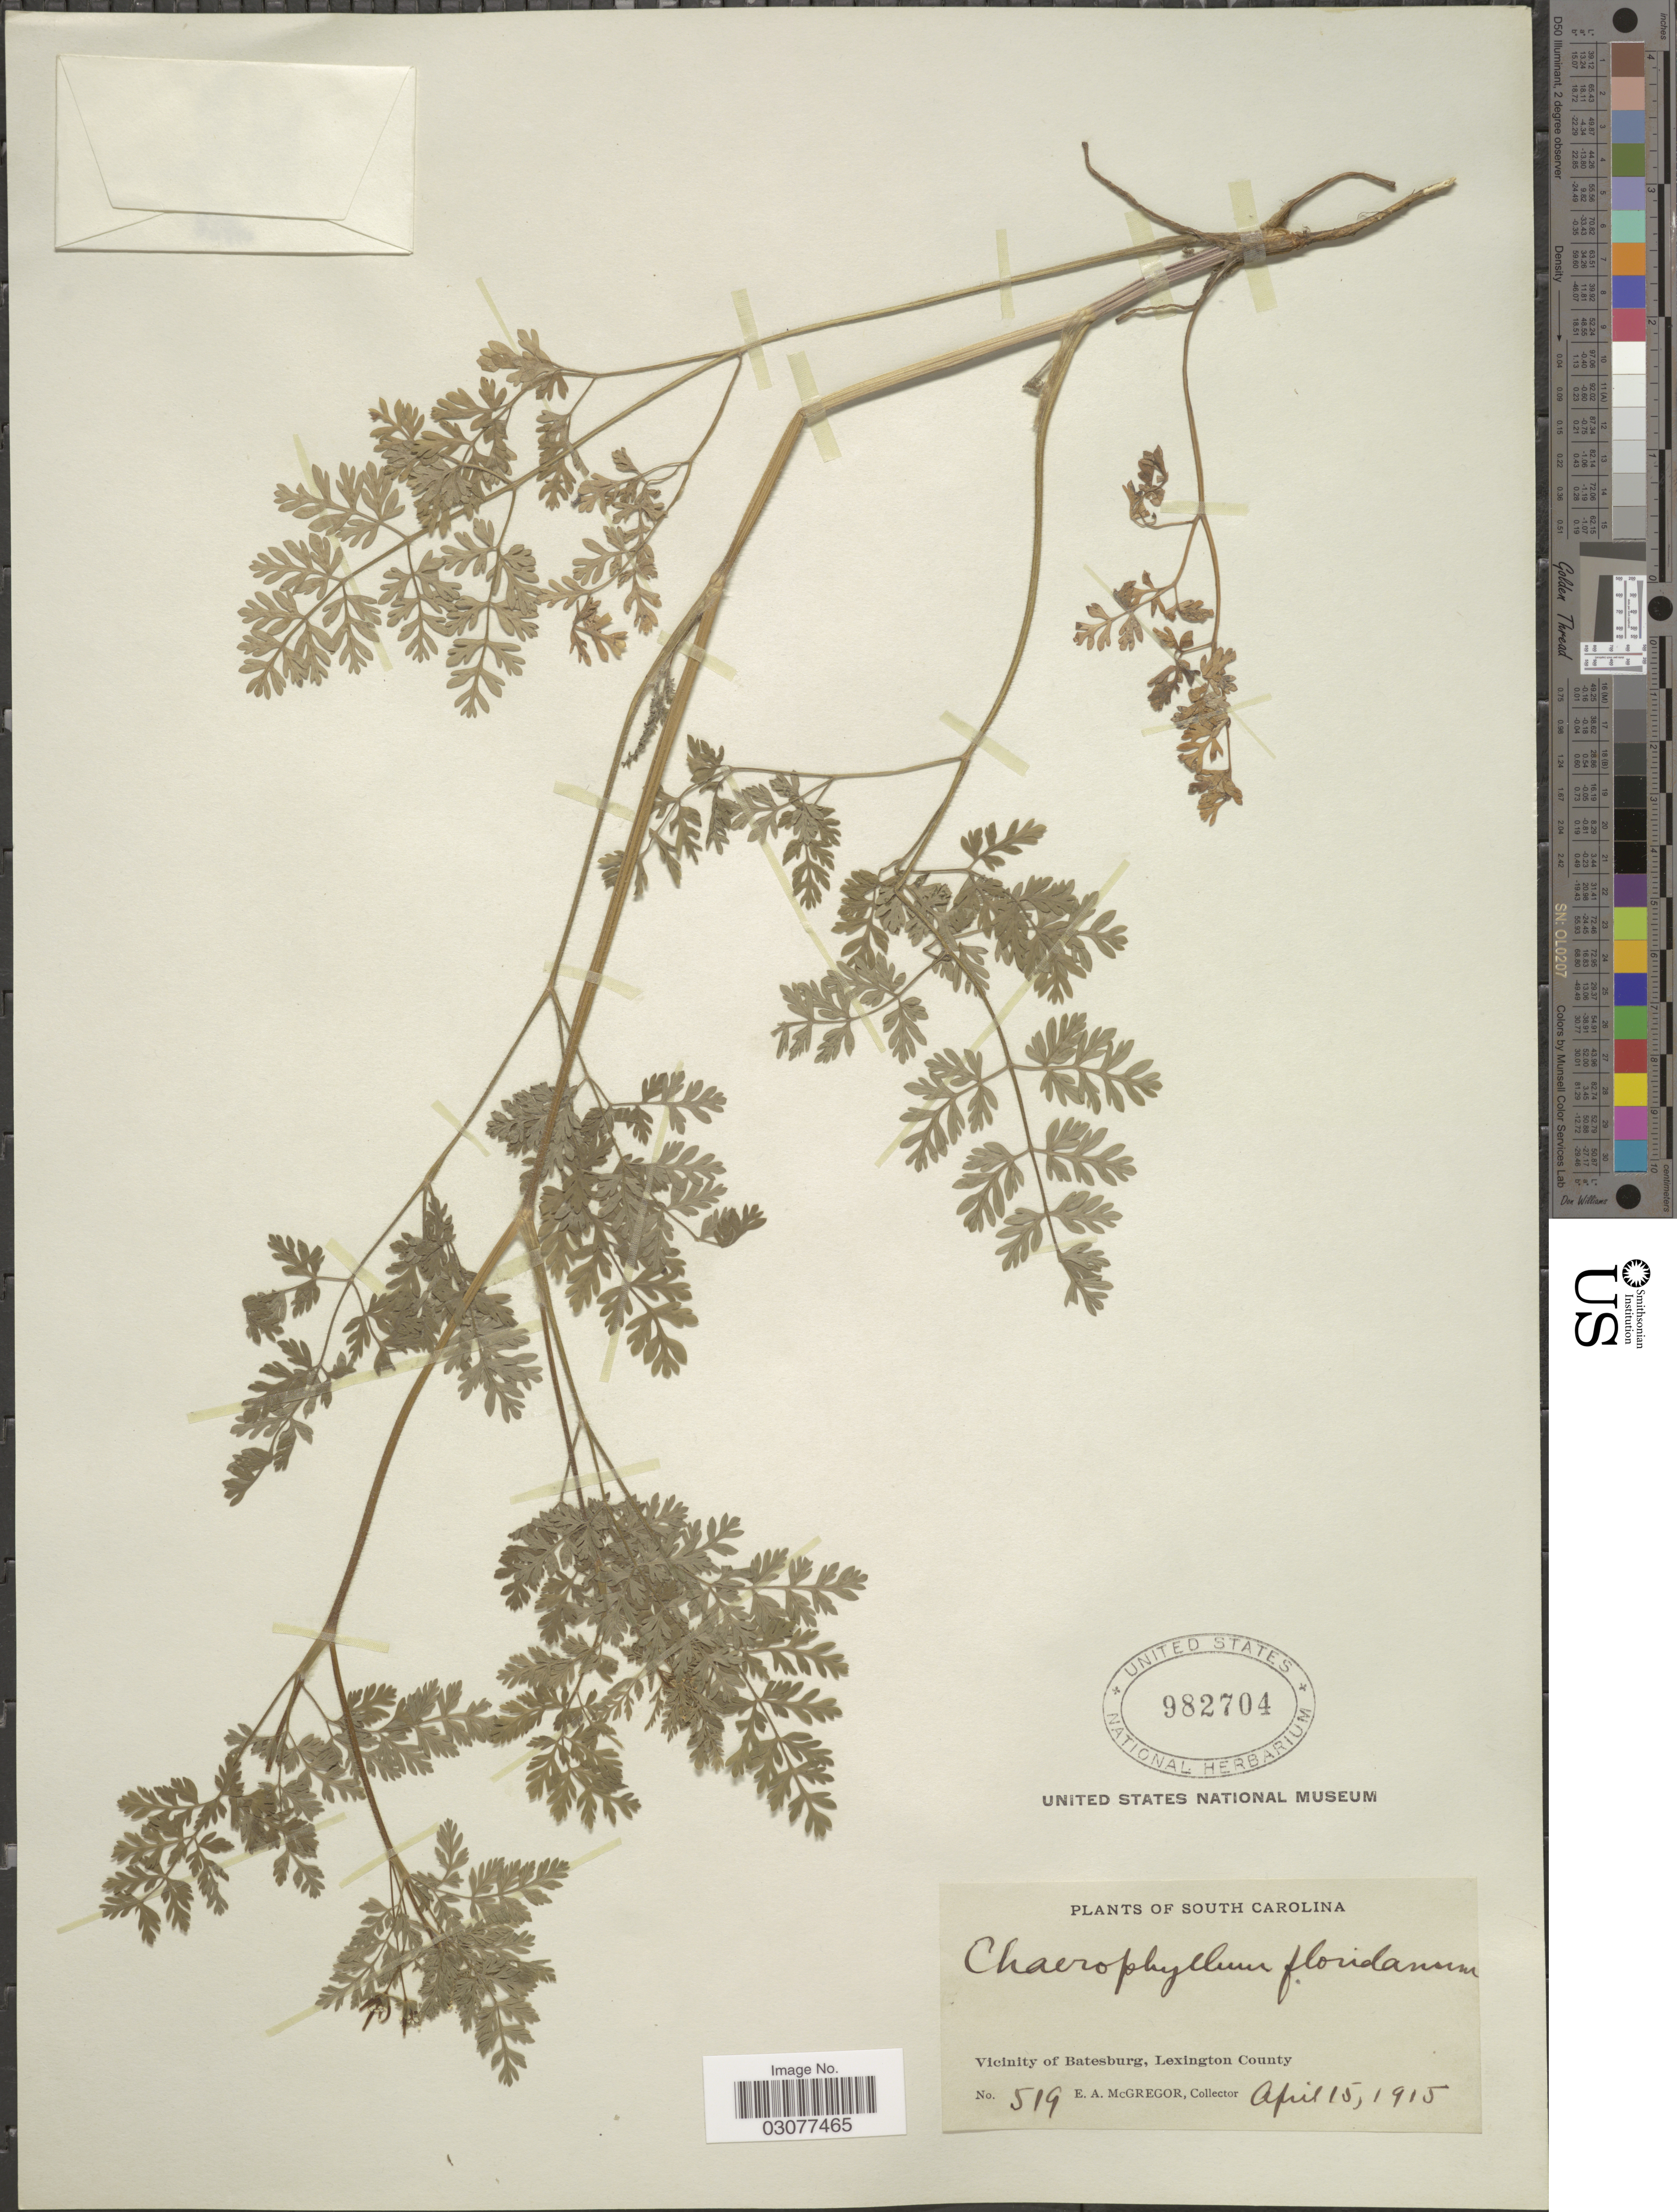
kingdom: Plantae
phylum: Tracheophyta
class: Magnoliopsida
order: Apiales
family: Apiaceae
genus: Chaerophyllum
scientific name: Chaerophyllum tainturieri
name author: Hook.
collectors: E. A. McGregor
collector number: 519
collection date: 1915-04-15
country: United States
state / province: South Carolina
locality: Vicinity of Batesburg, Lexington County.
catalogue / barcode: US 982704